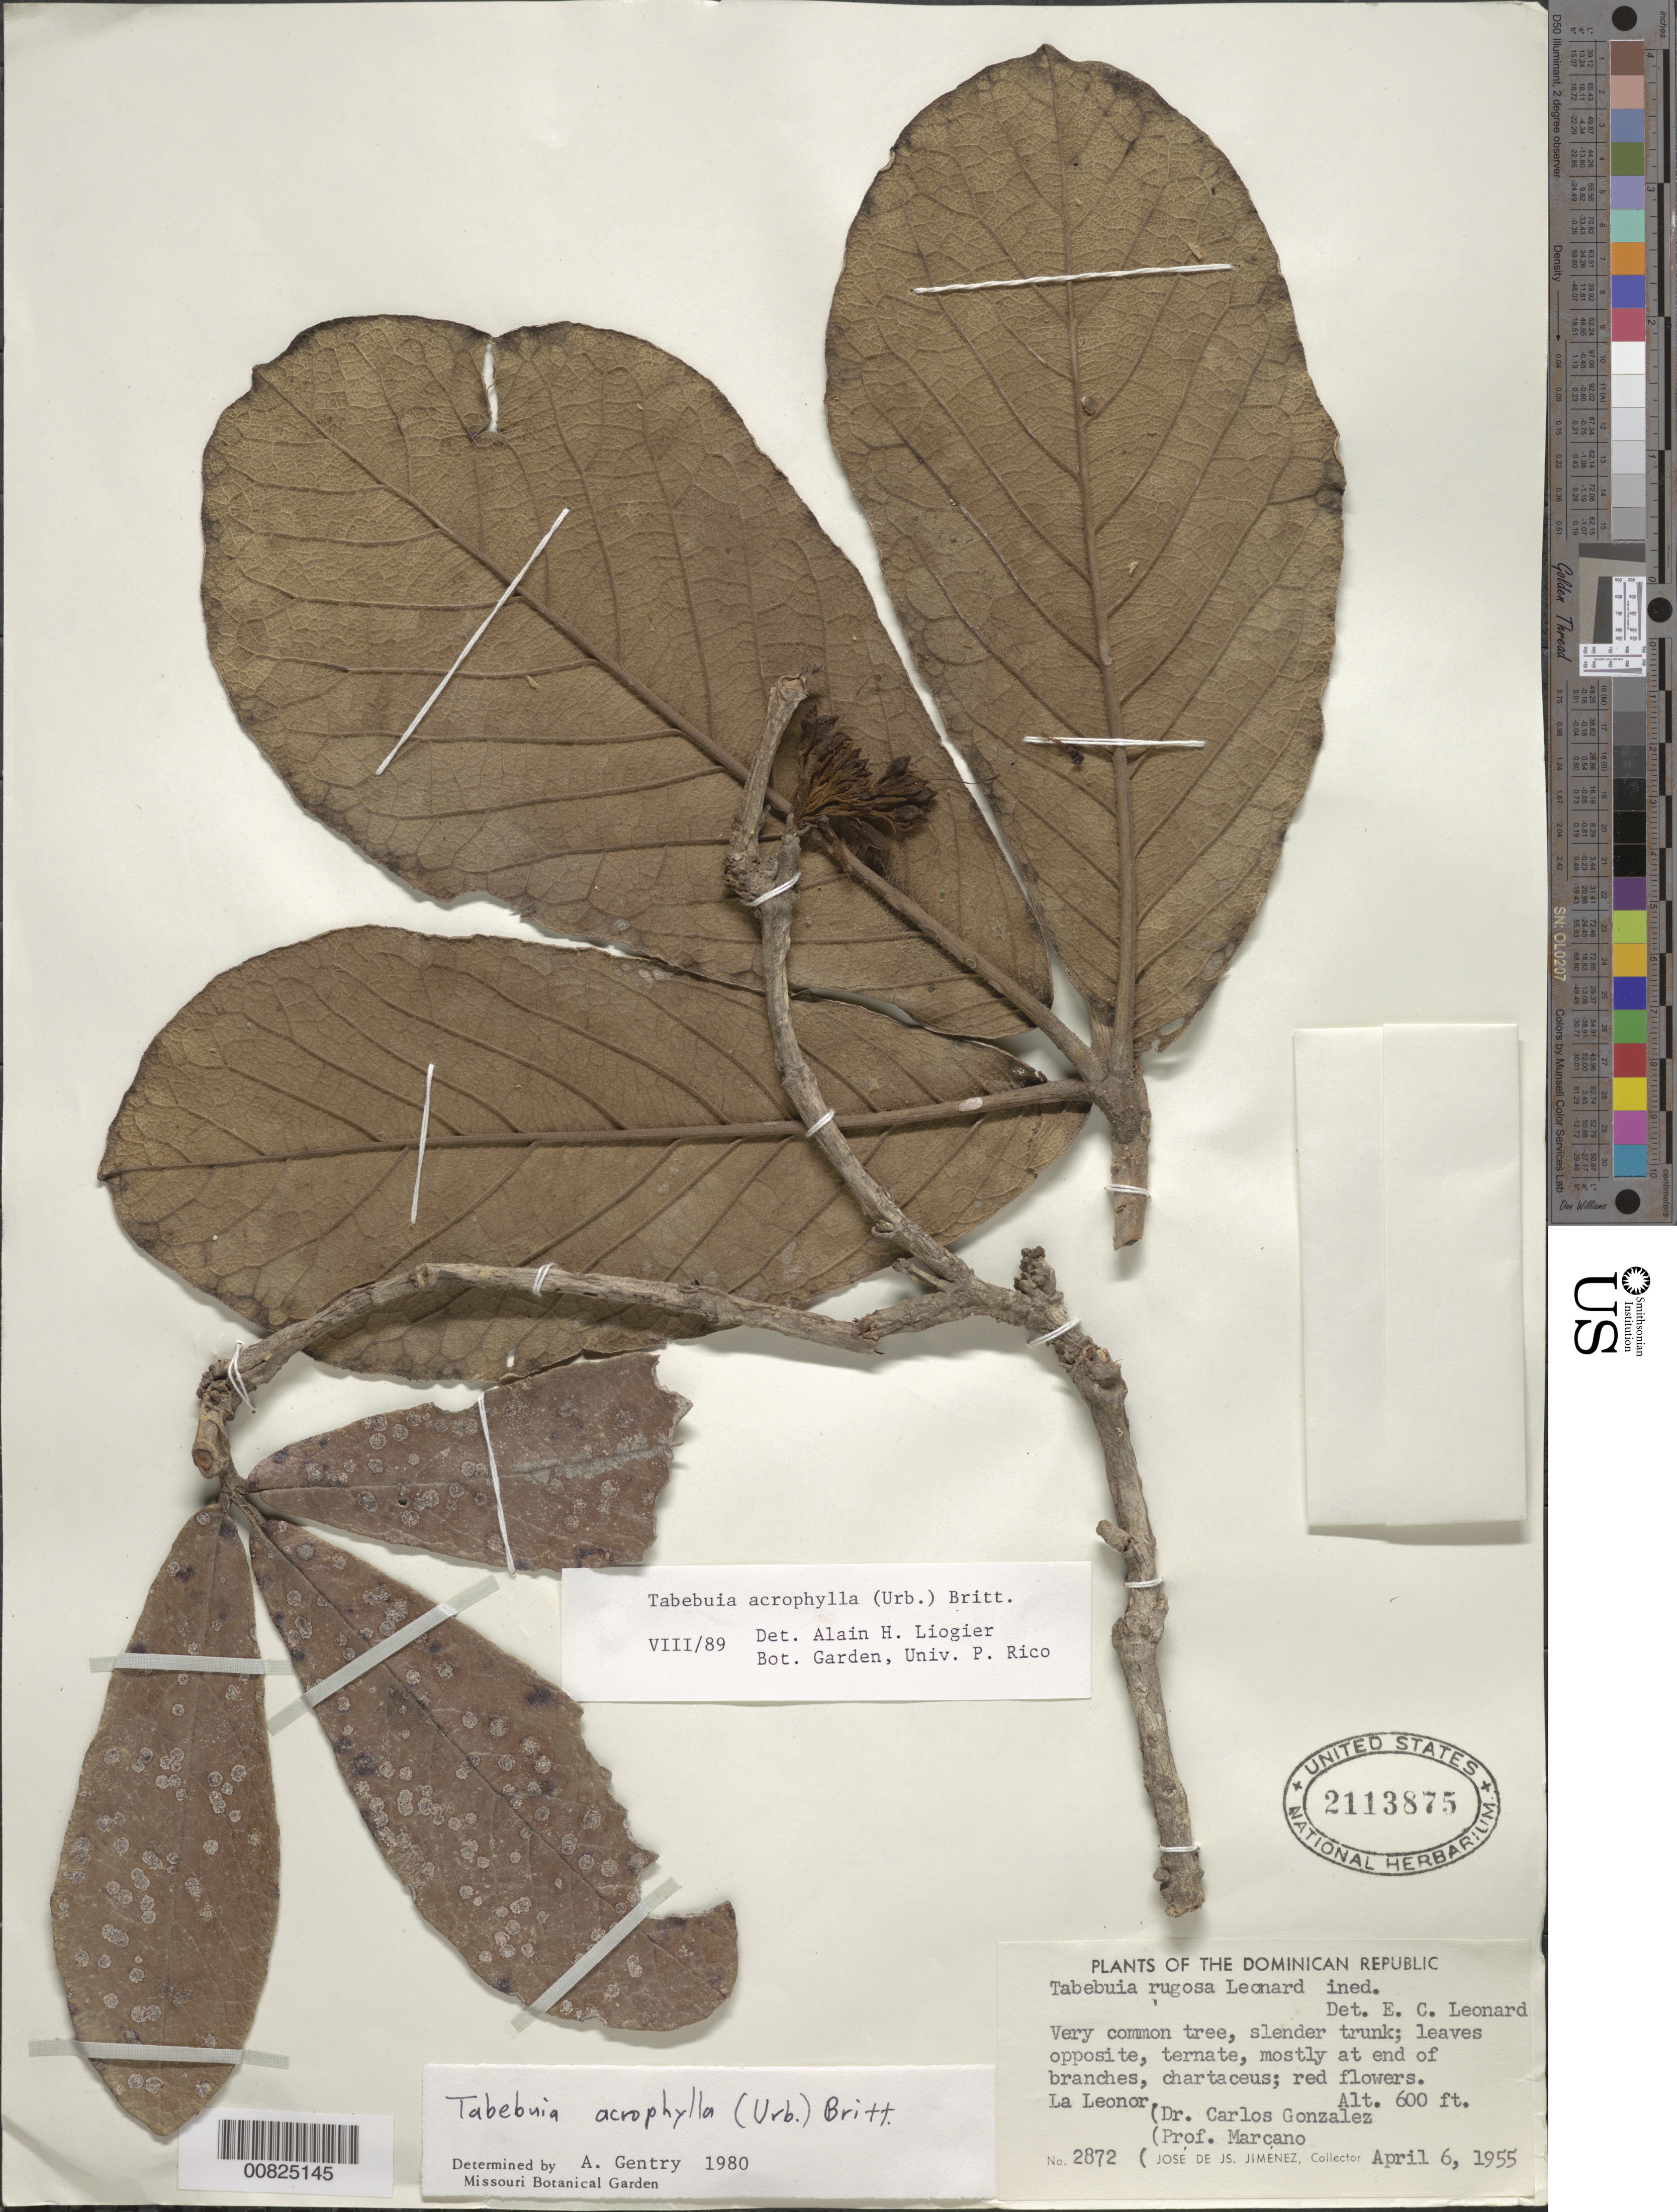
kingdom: Plantae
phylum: Tracheophyta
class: Magnoliopsida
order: Lamiales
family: Bignoniaceae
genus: Tabebuia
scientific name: Tabebuia acrophylla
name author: (Urb.) Britton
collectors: J. J. Jiménez Almonte, C. Gonzalez & E. J. Marcano F.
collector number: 2872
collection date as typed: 06 Apr 1955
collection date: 1955-04-06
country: Dominican Republic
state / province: Monte Cristi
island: Hispaniola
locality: La Leonor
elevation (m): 183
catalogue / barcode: US 2113875